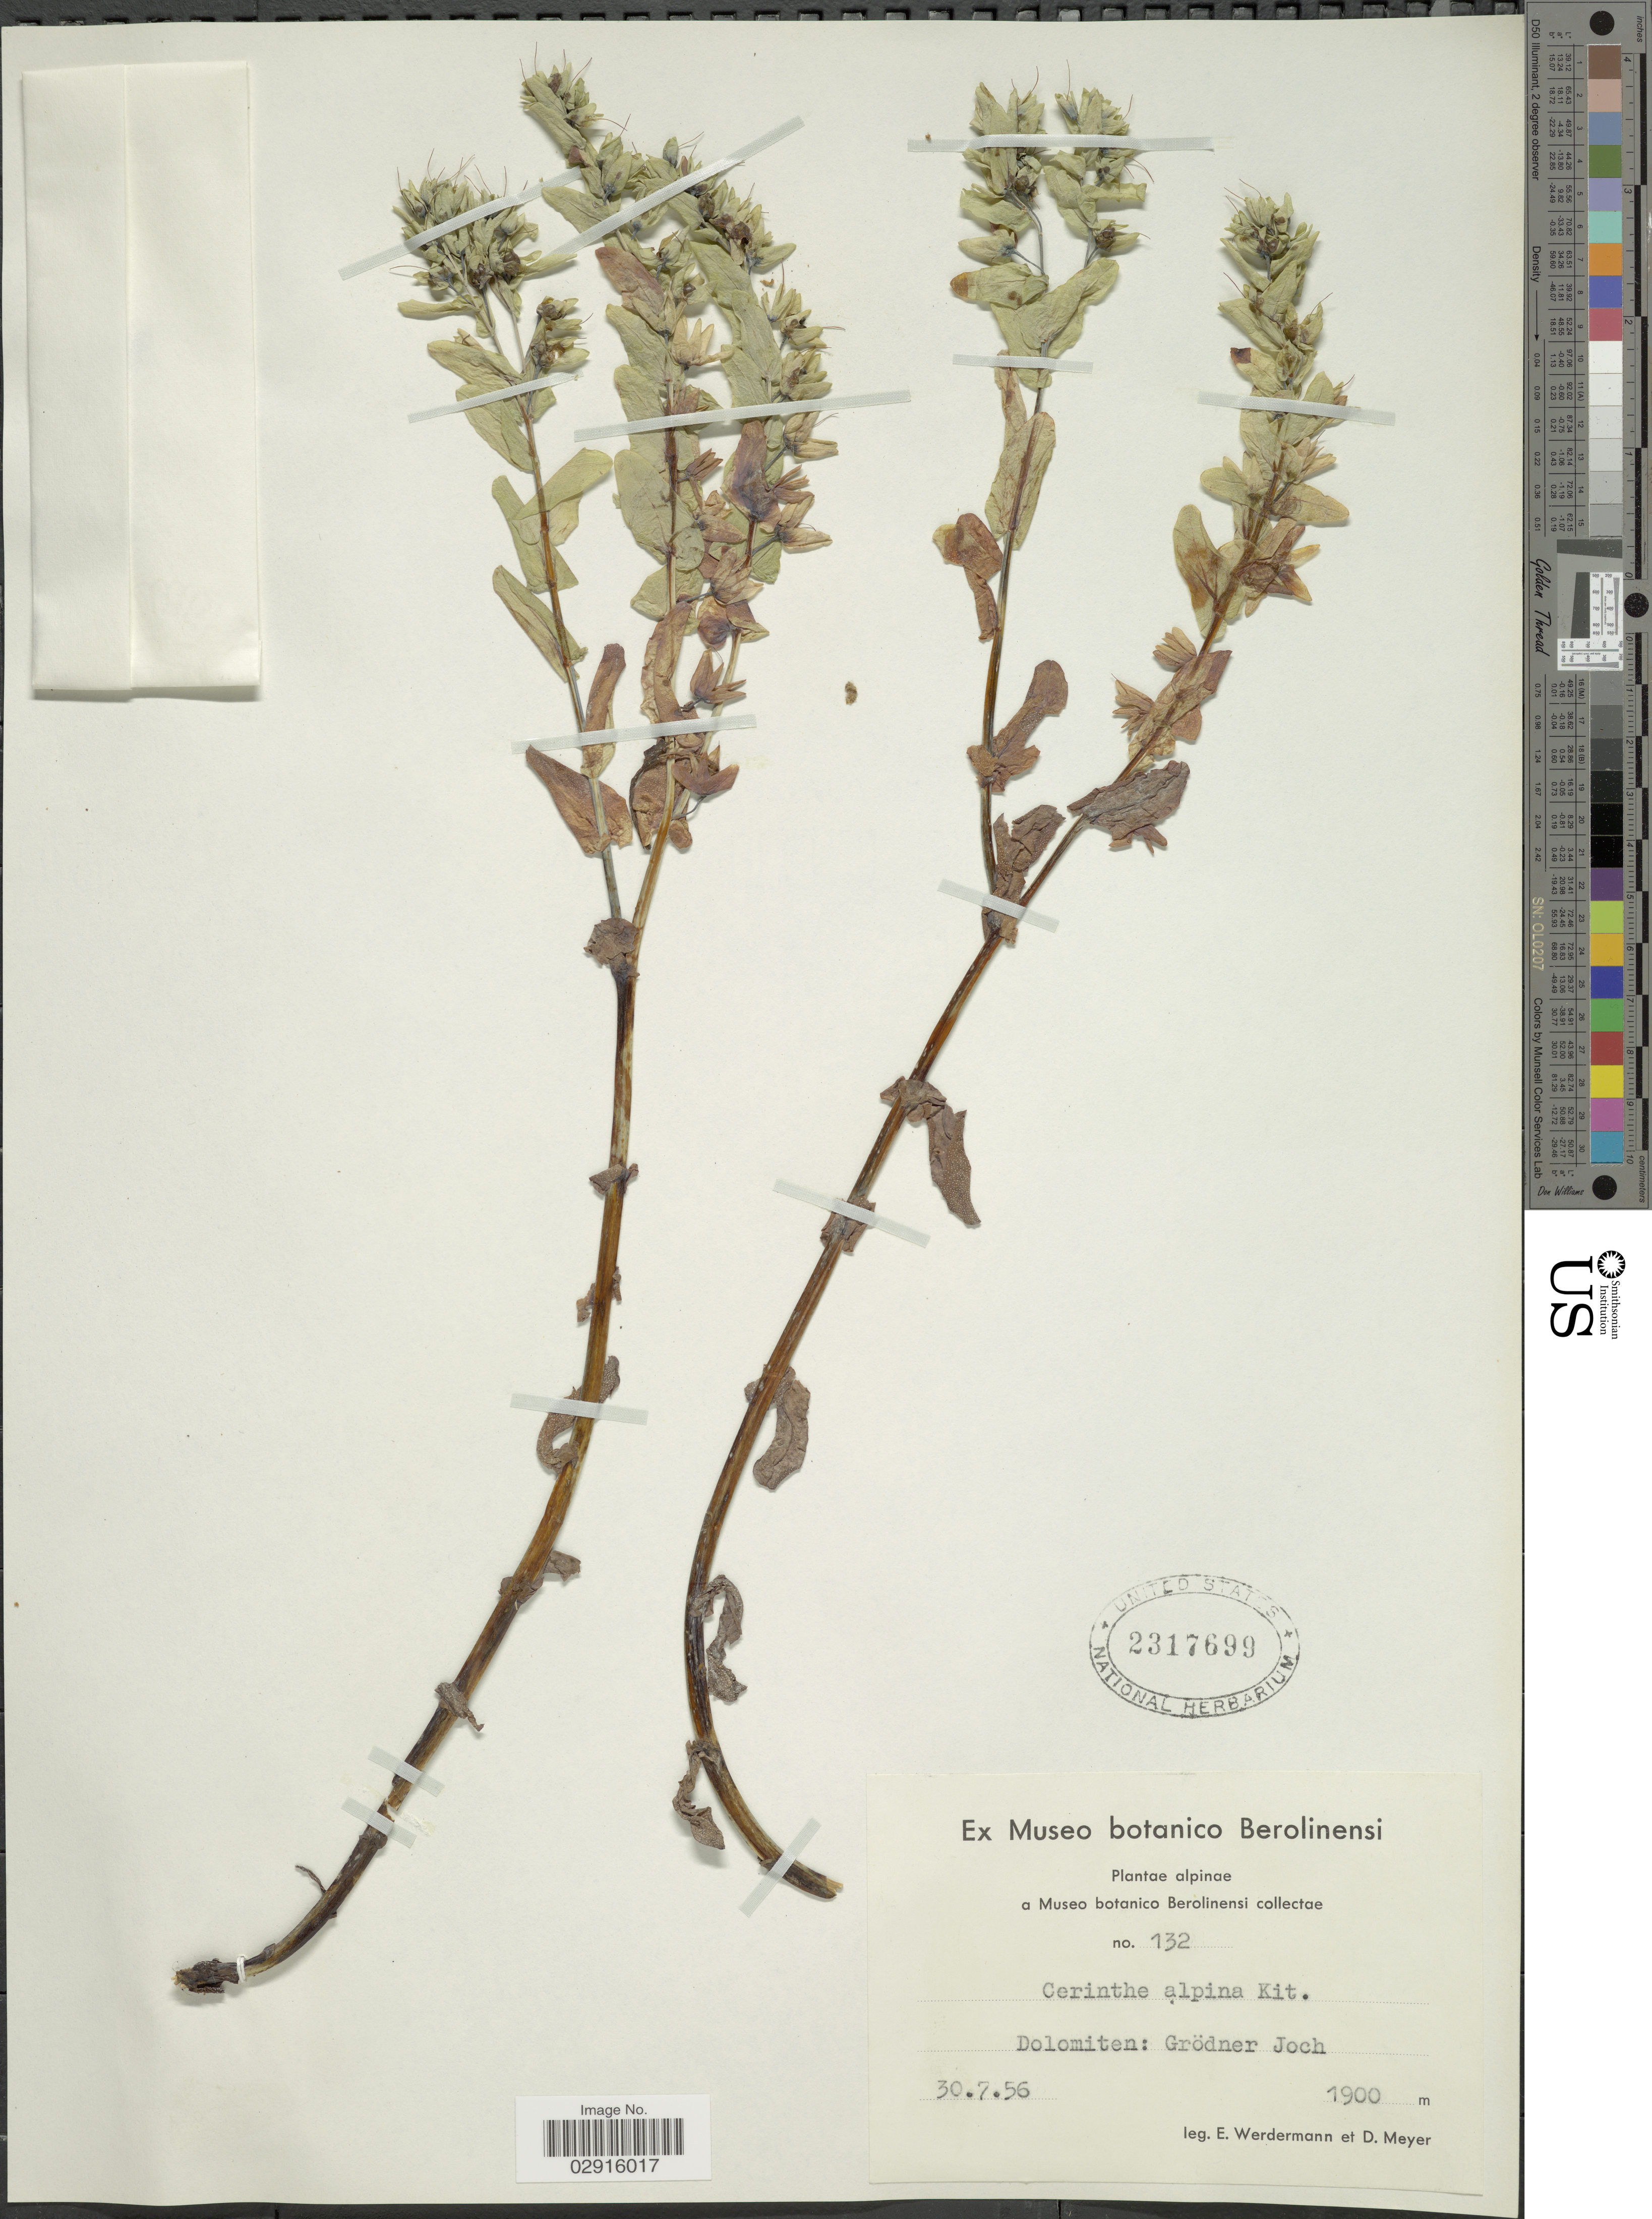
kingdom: Plantae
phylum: Tracheophyta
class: Magnoliopsida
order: Boraginales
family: Boraginaceae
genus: Cerinthe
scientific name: Cerinthe alpina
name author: Kit.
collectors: E. Werdermann & D. Meyer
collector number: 132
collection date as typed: Transcribed d/m/y: 30/7/56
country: Croatia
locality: Dolomiten, Grödner Joch.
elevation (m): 1900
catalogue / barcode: US 2317699